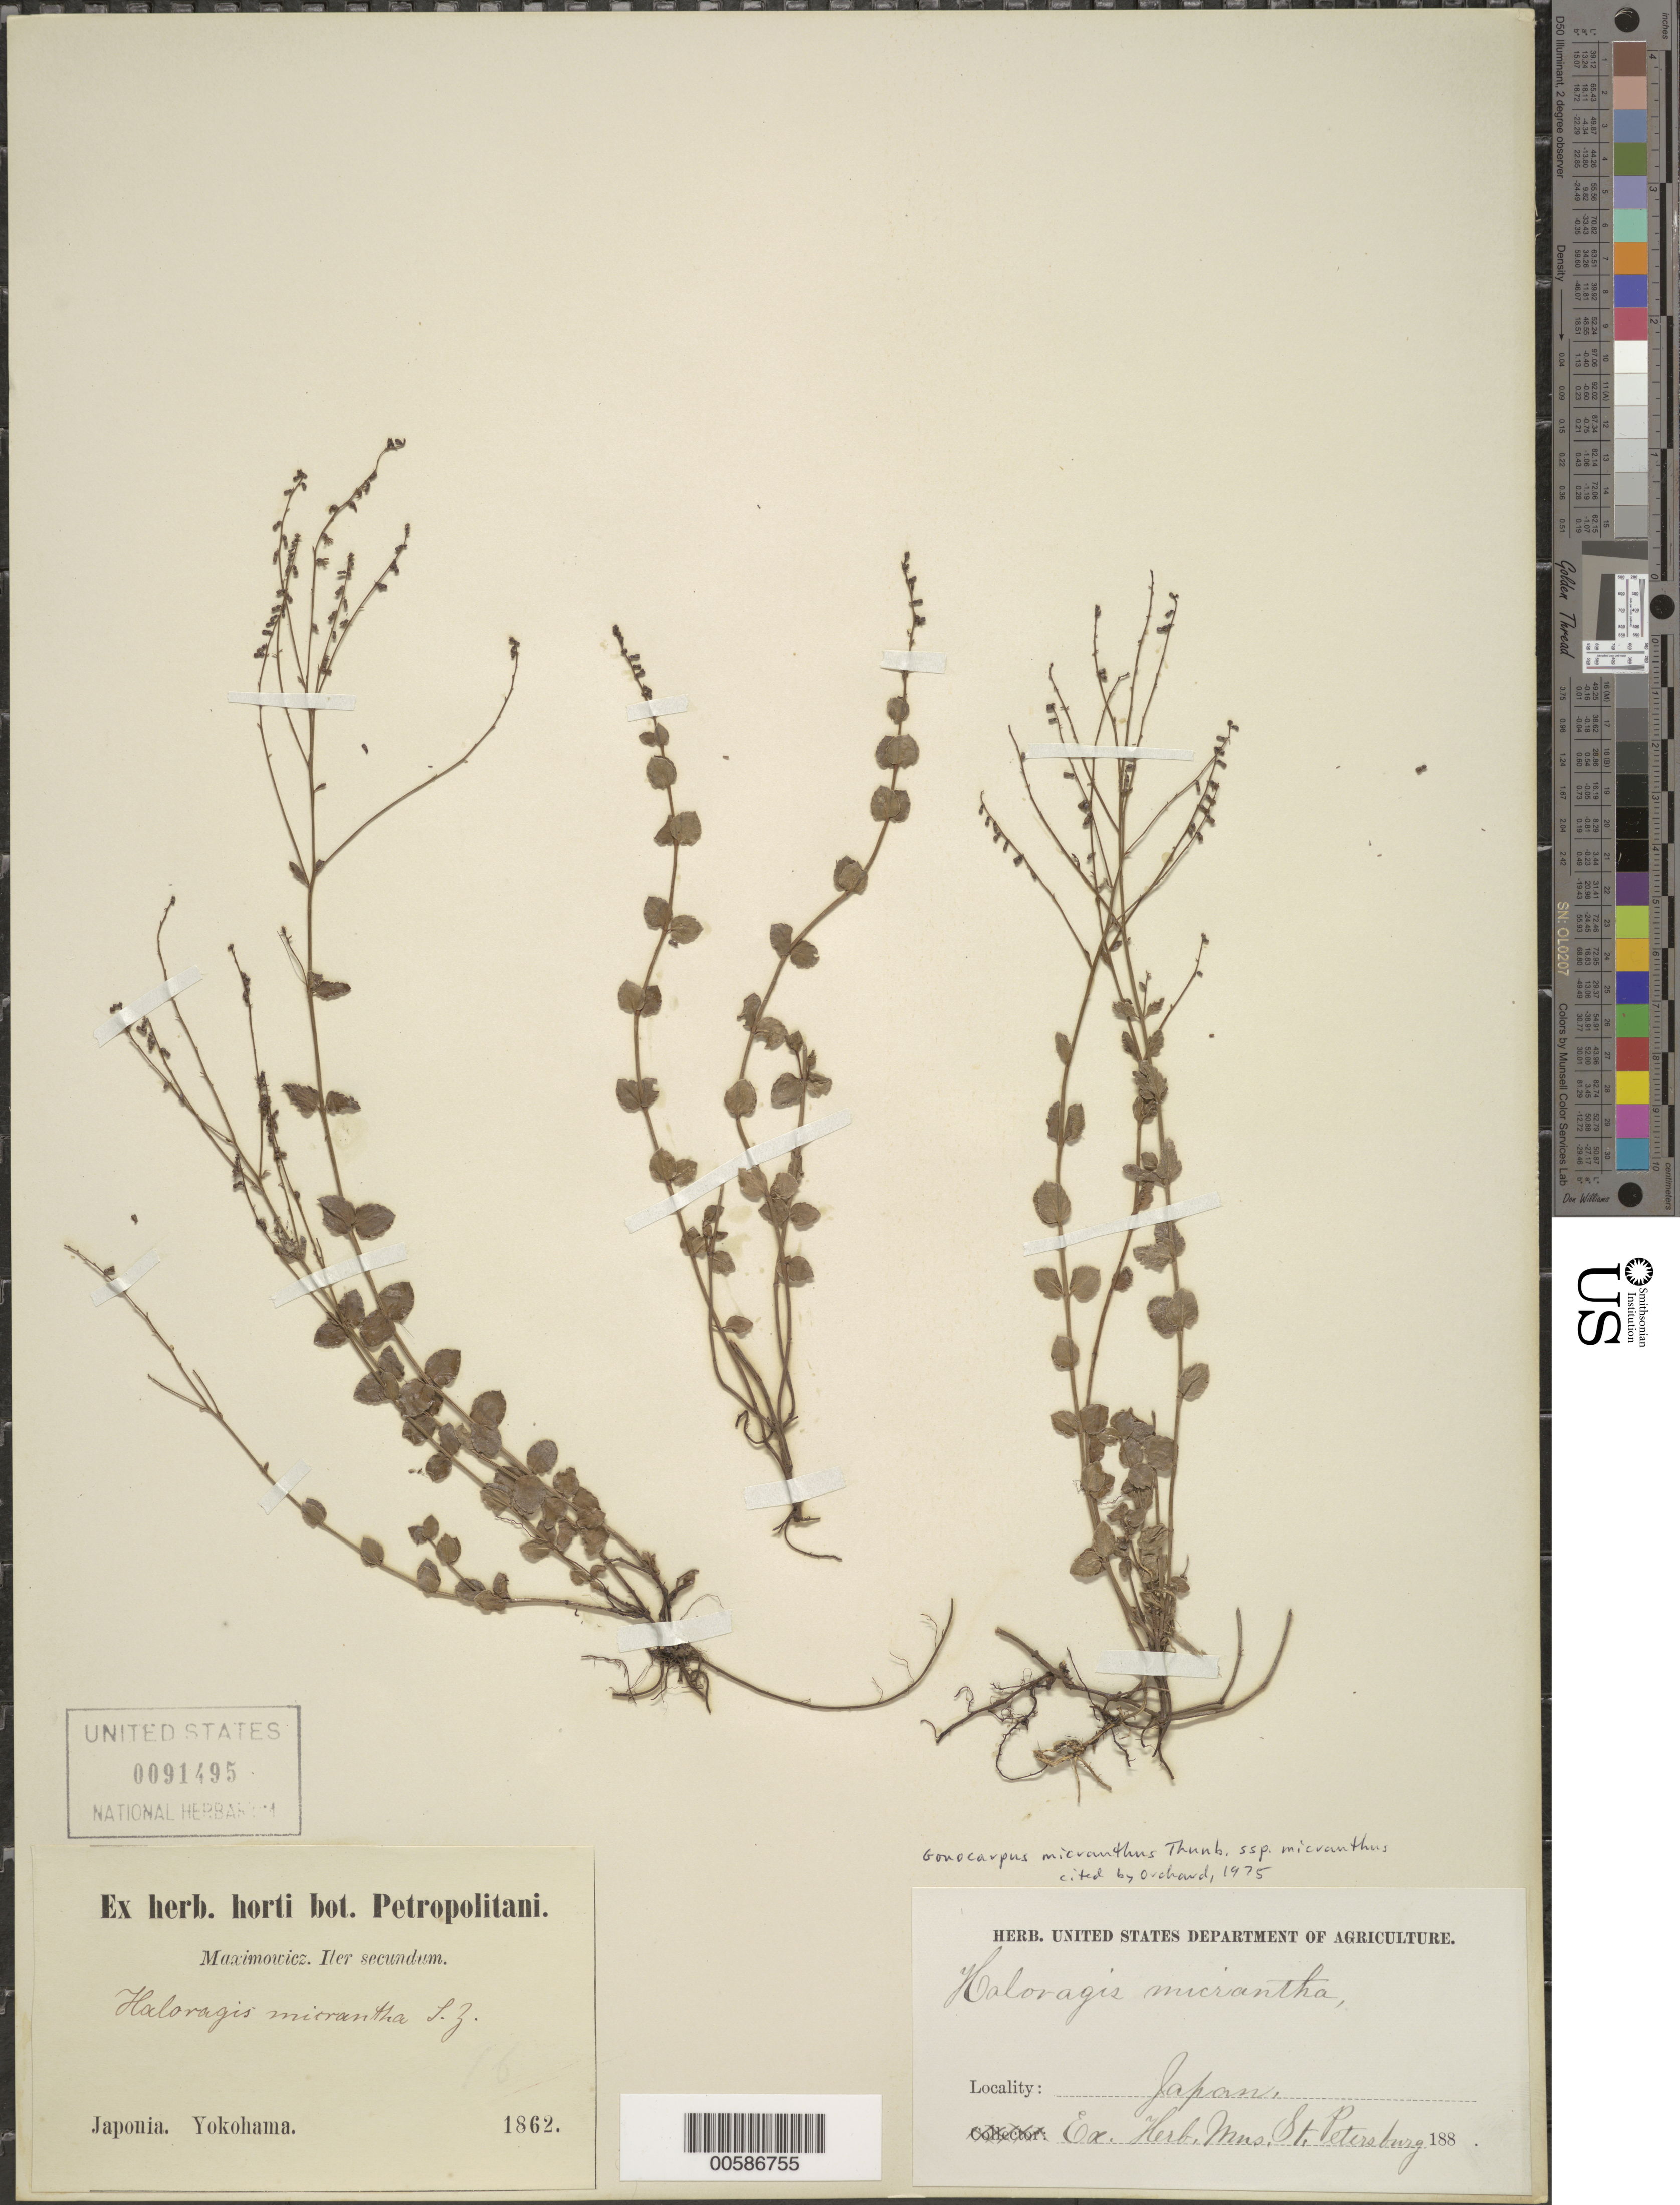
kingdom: Plantae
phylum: Tracheophyta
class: Magnoliopsida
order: Saxifragales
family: Haloragaceae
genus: Gonocarpus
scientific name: Gonocarpus micranthus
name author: Thunb.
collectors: St. Petersburg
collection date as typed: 1862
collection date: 1862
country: Japan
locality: Yokohama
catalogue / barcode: US 91495